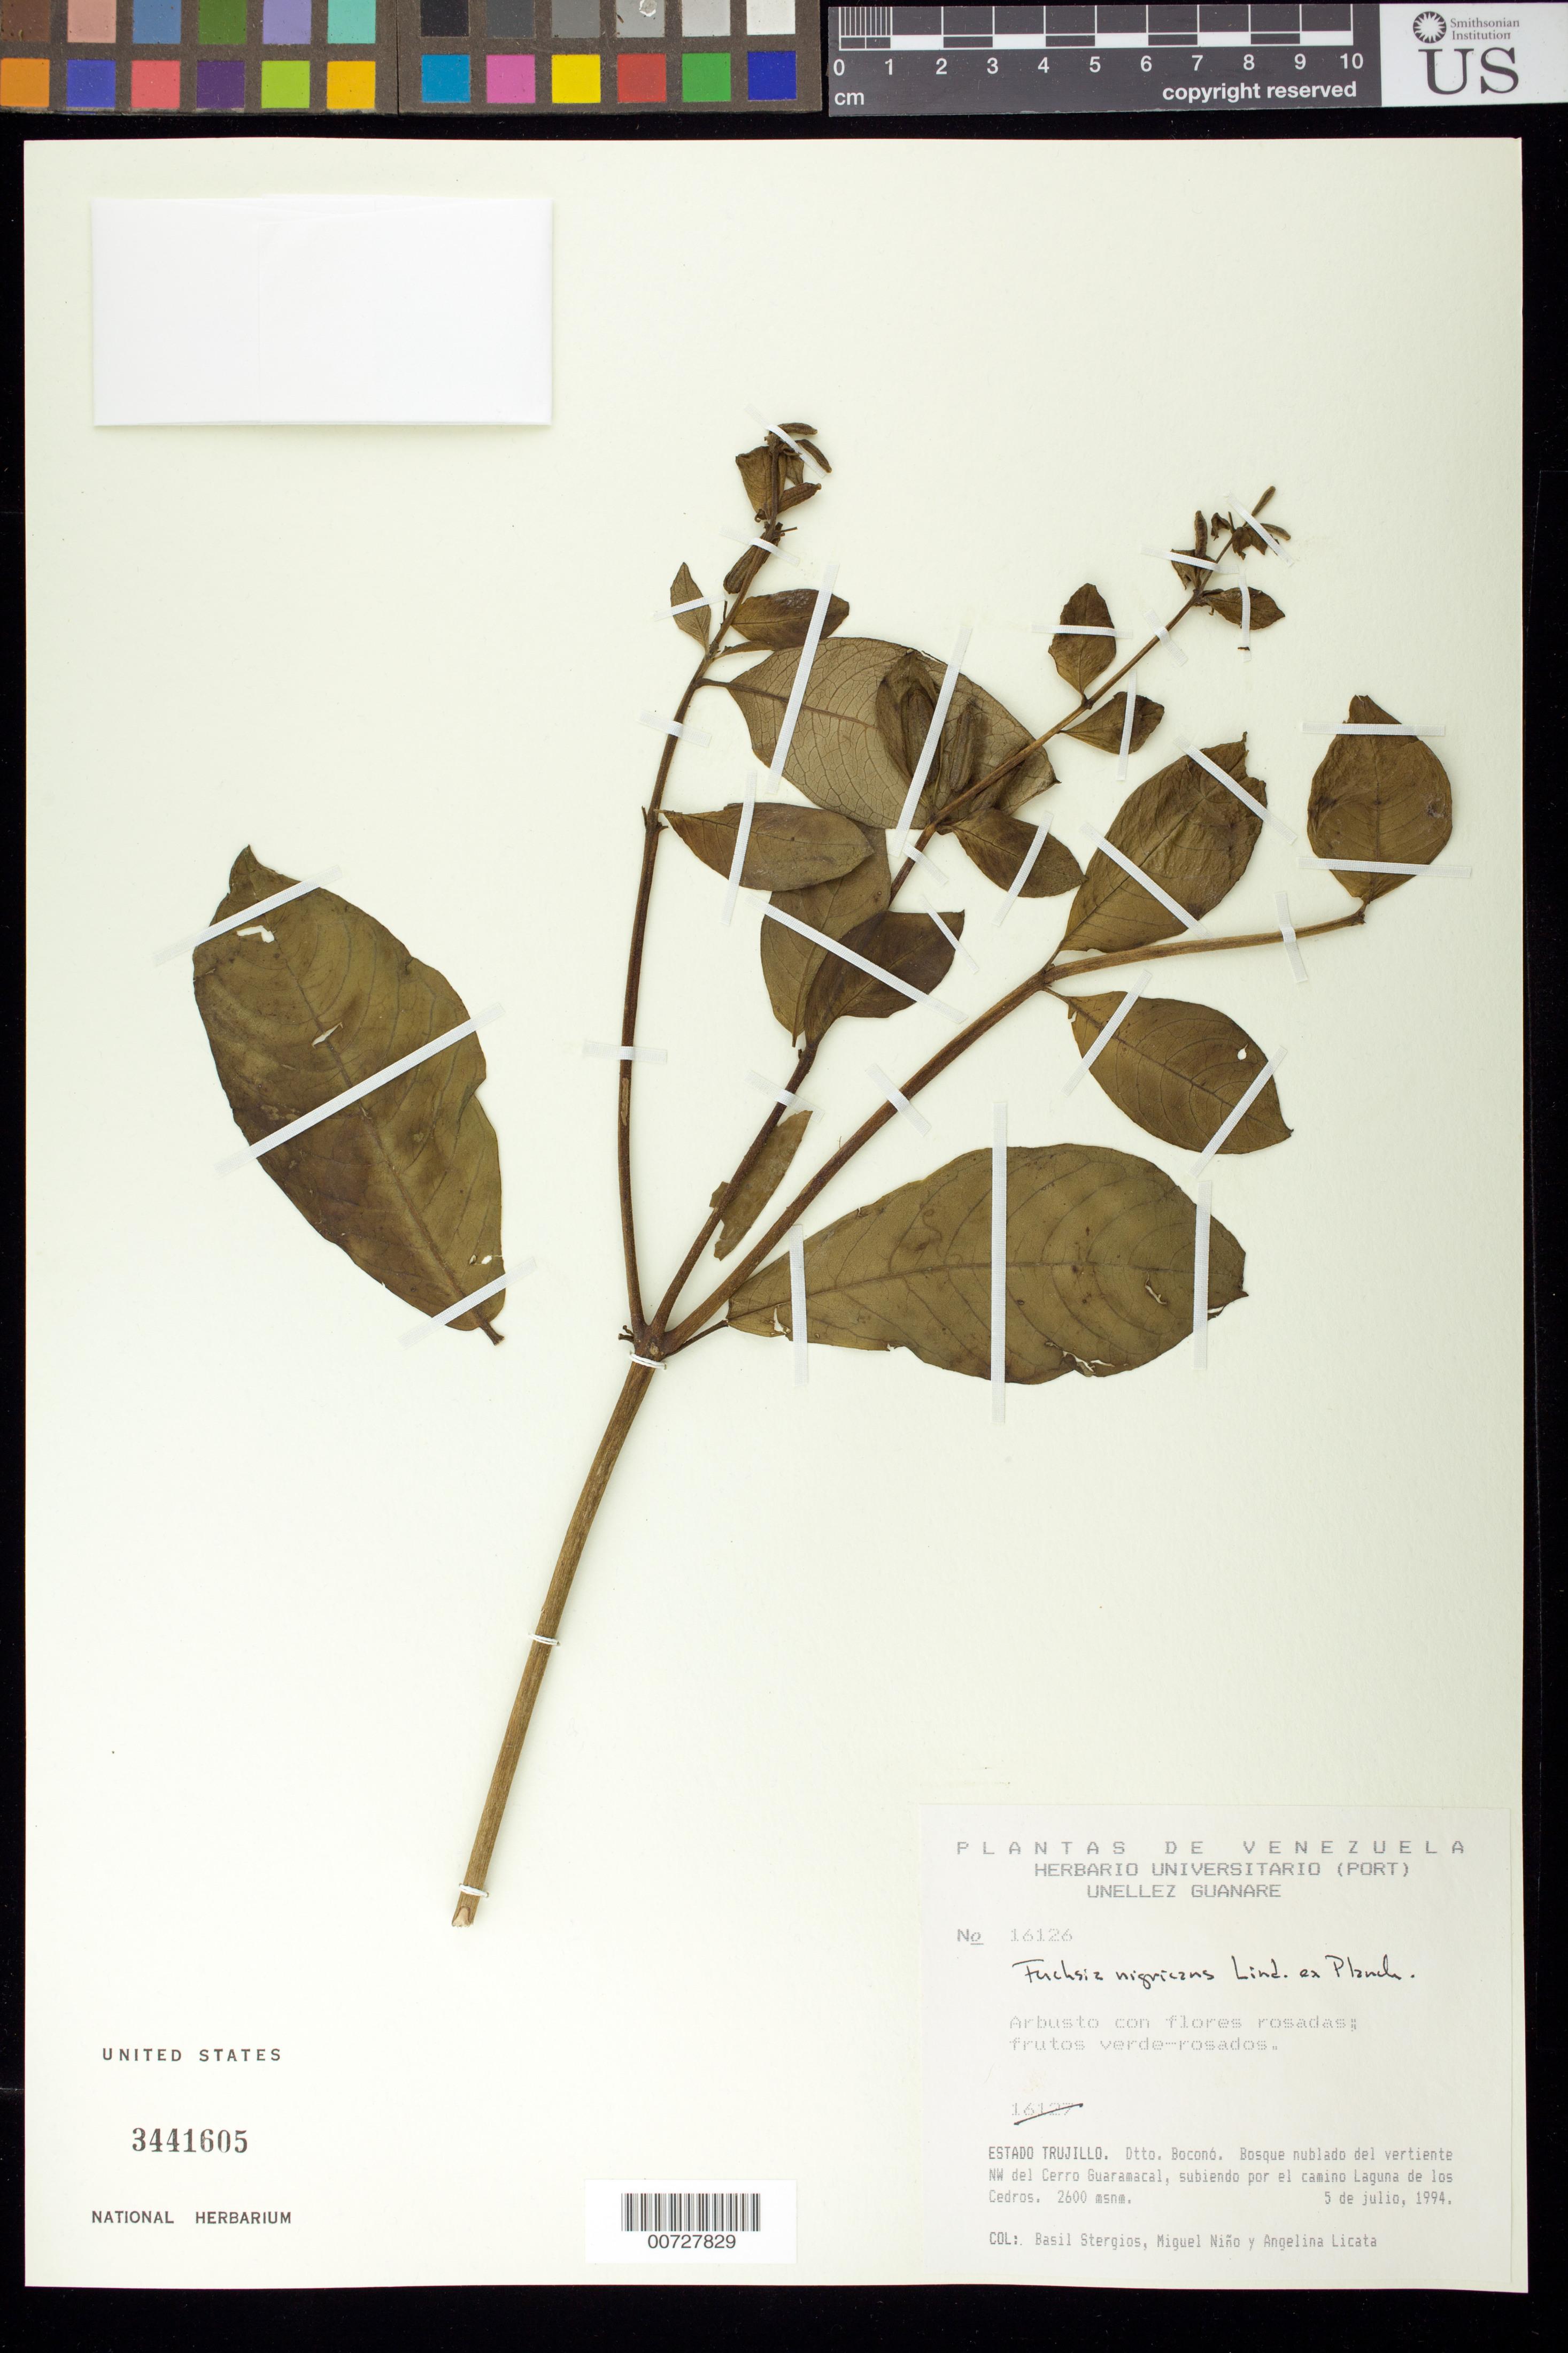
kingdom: Plantae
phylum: Tracheophyta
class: Magnoliopsida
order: Myrtales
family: Onagraceae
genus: Fuchsia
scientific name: Fuchsia nigricans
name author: Linden ex Planch.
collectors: B. G. Stergios, S. M. Niño & A. Licata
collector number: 16126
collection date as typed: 05 Jul 1994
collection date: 1994-07-05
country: Venezuela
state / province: Trujillo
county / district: Boconó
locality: Cerro Guaramacal, vertiente NW del subiendo por el camino Laguna de los Cedros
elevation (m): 2600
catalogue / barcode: US 3441605